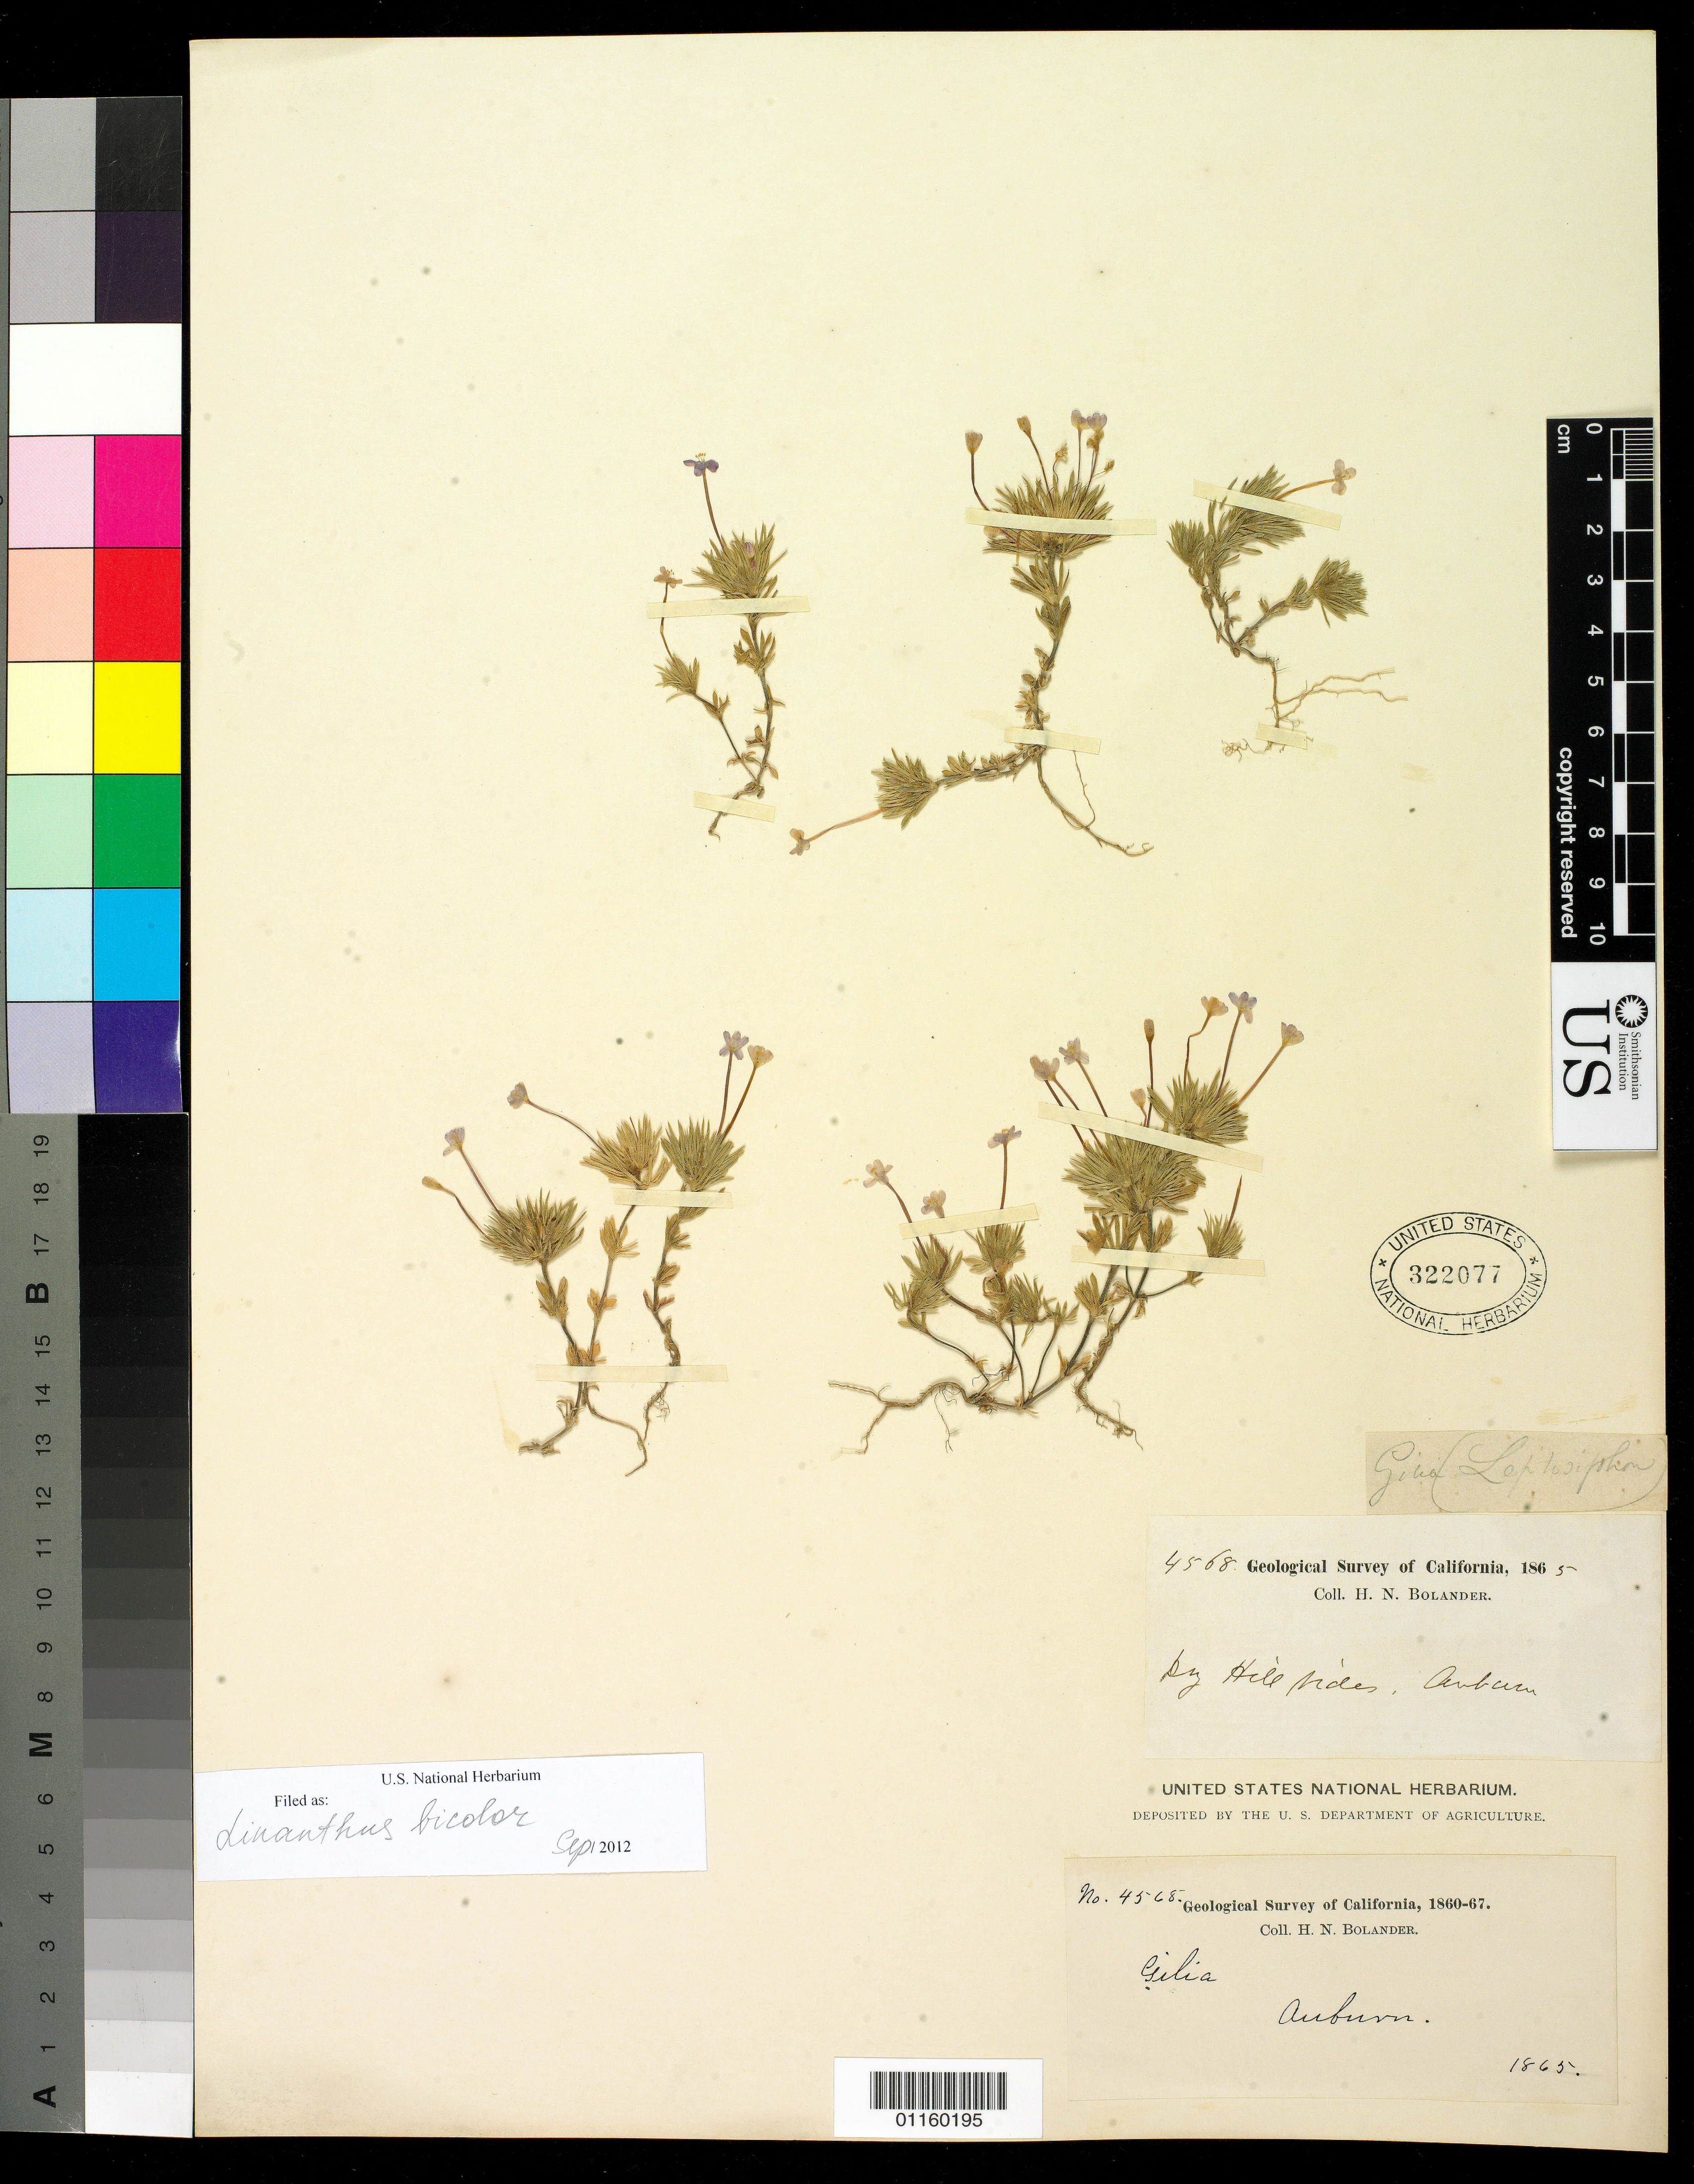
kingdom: Plantae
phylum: Tracheophyta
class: Magnoliopsida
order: Ericales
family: Polemoniaceae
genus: Leptosiphon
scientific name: Leptosiphon bicolor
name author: Nutt.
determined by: Strong, Mark T., (BOT), Smithsonian Institution - National Museum of Natural History (UNITED STATES)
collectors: H. Bolander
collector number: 4568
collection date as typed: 1865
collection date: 1865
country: United States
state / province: California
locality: Auburn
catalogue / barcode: US 322077